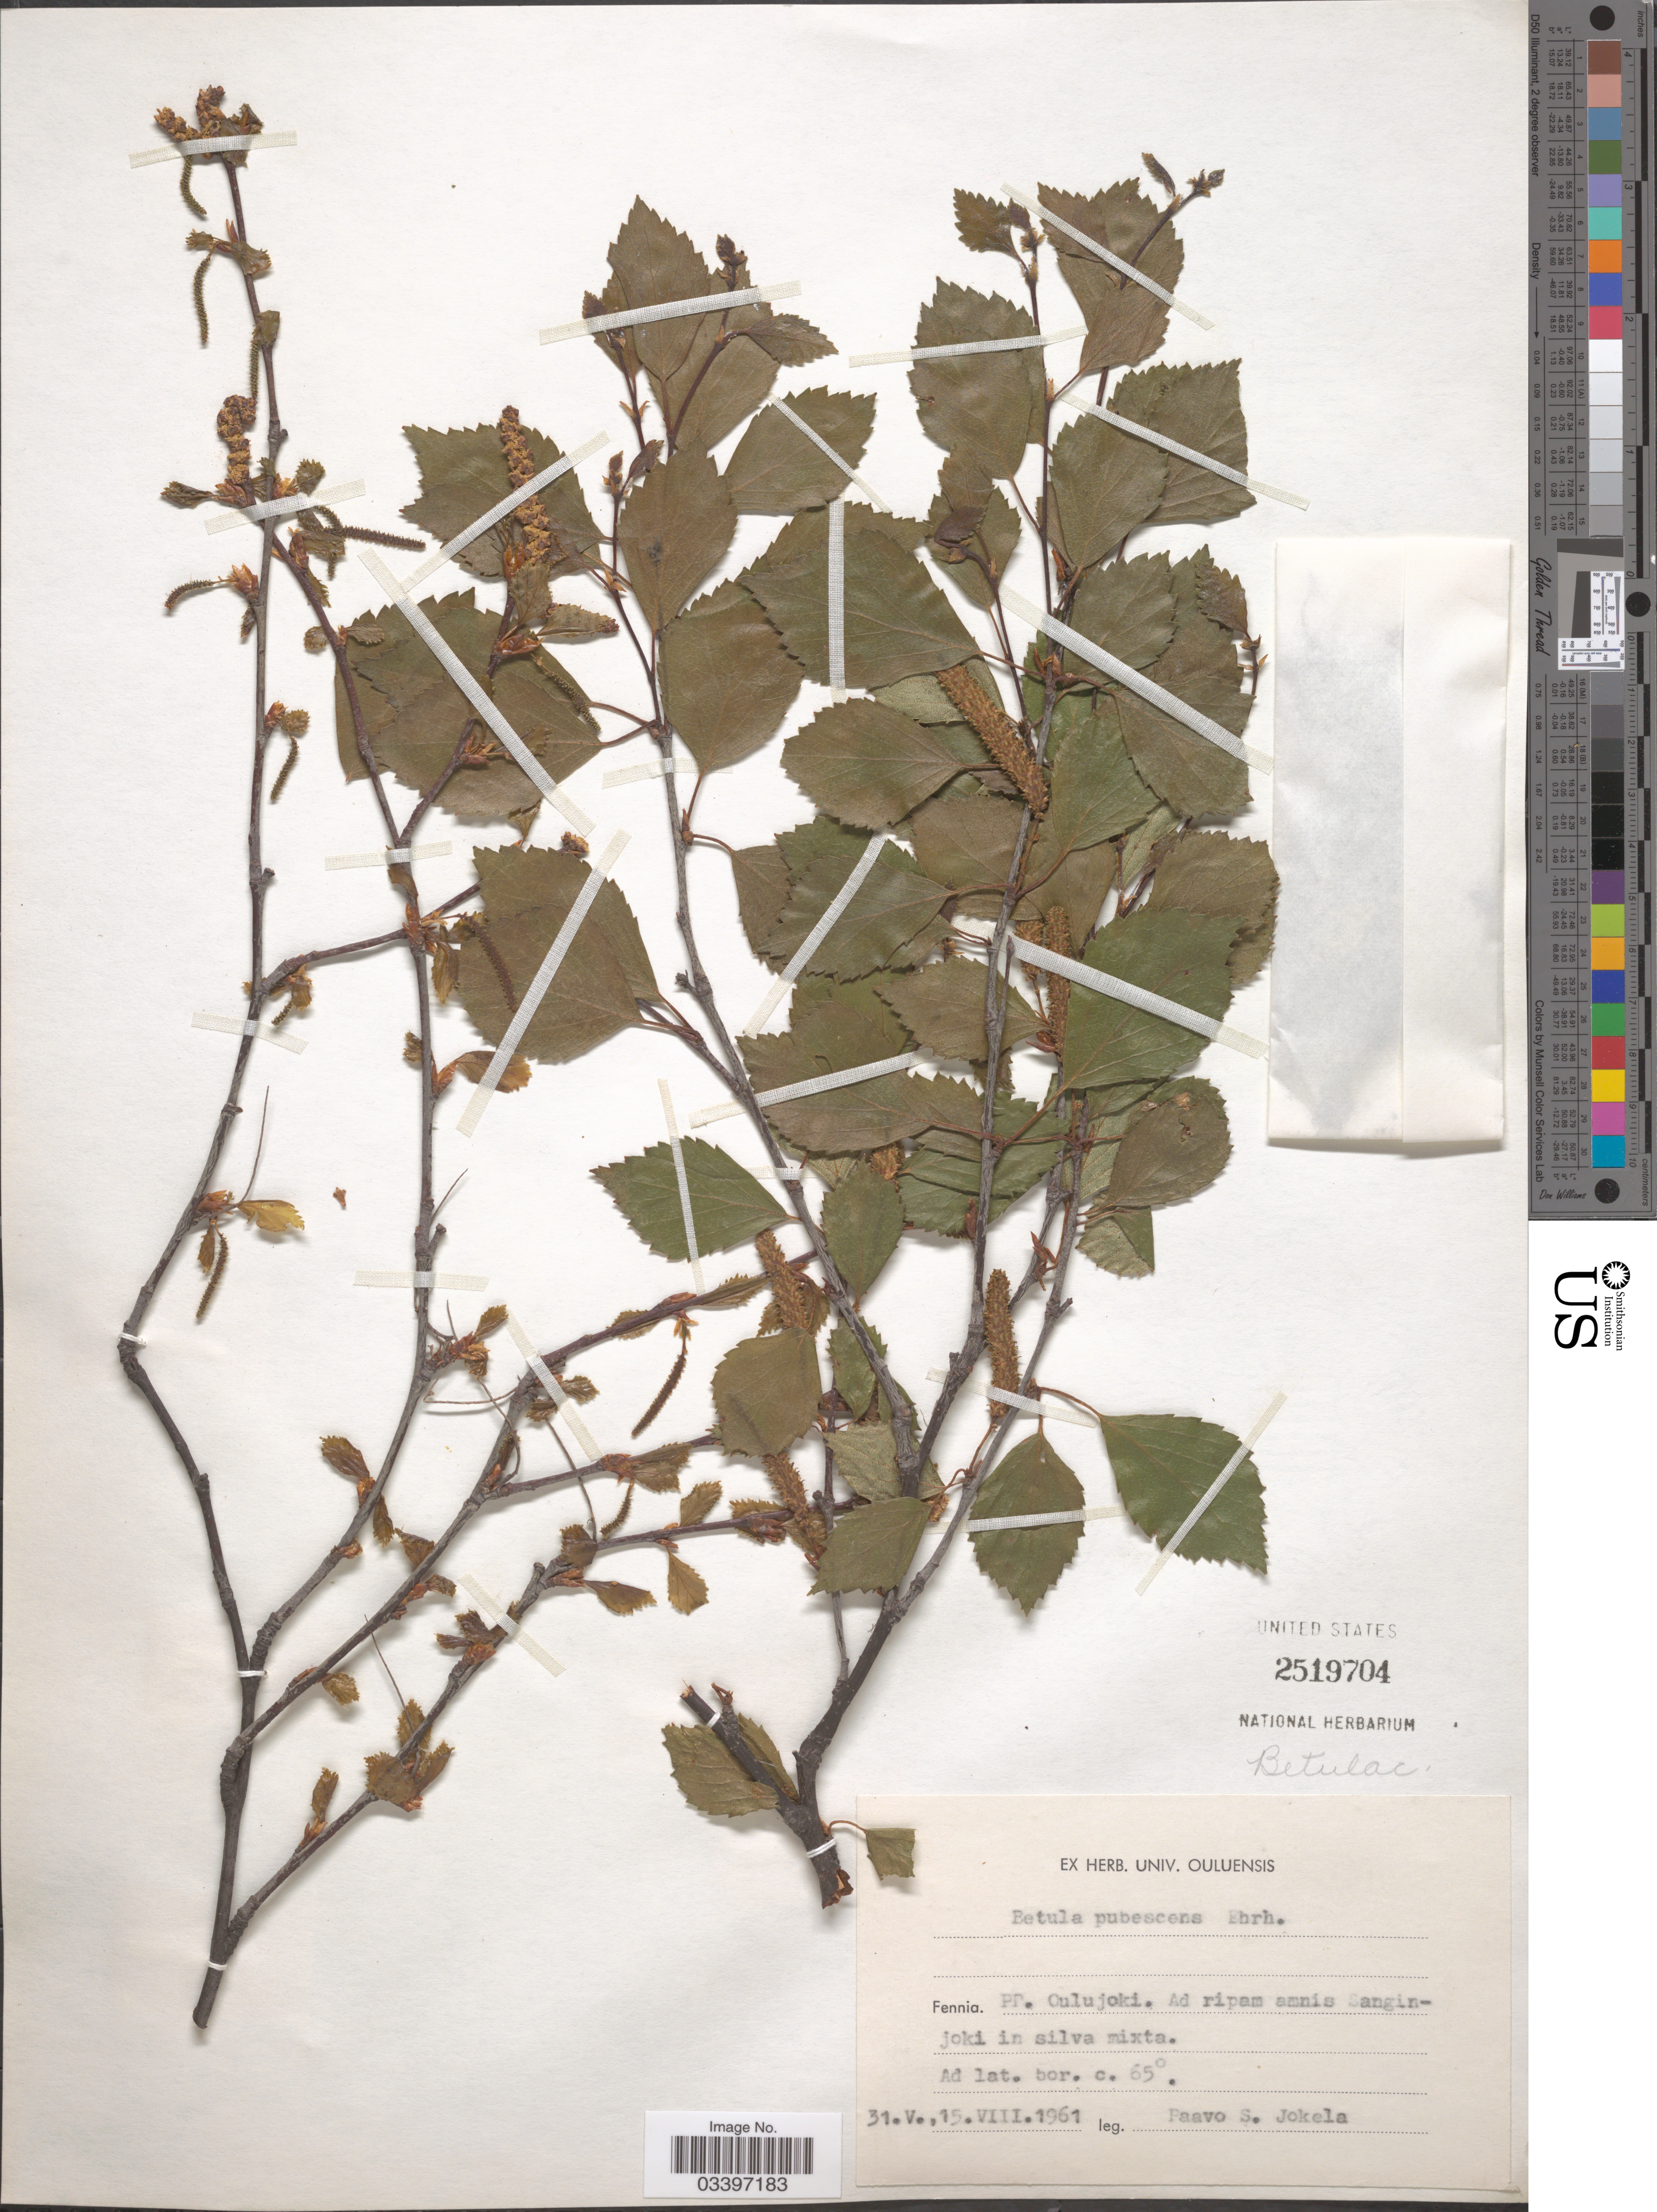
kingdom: Plantae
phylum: Tracheophyta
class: Magnoliopsida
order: Fagales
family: Betulaceae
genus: Betula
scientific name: Betula pubescens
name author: Ehrh.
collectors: P. Jokela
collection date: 1961-05-31/1961-08-15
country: Finland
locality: PP. Oulujoki. Ad ripam amnis Sanginjoki in silva mixta.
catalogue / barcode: US 2519704